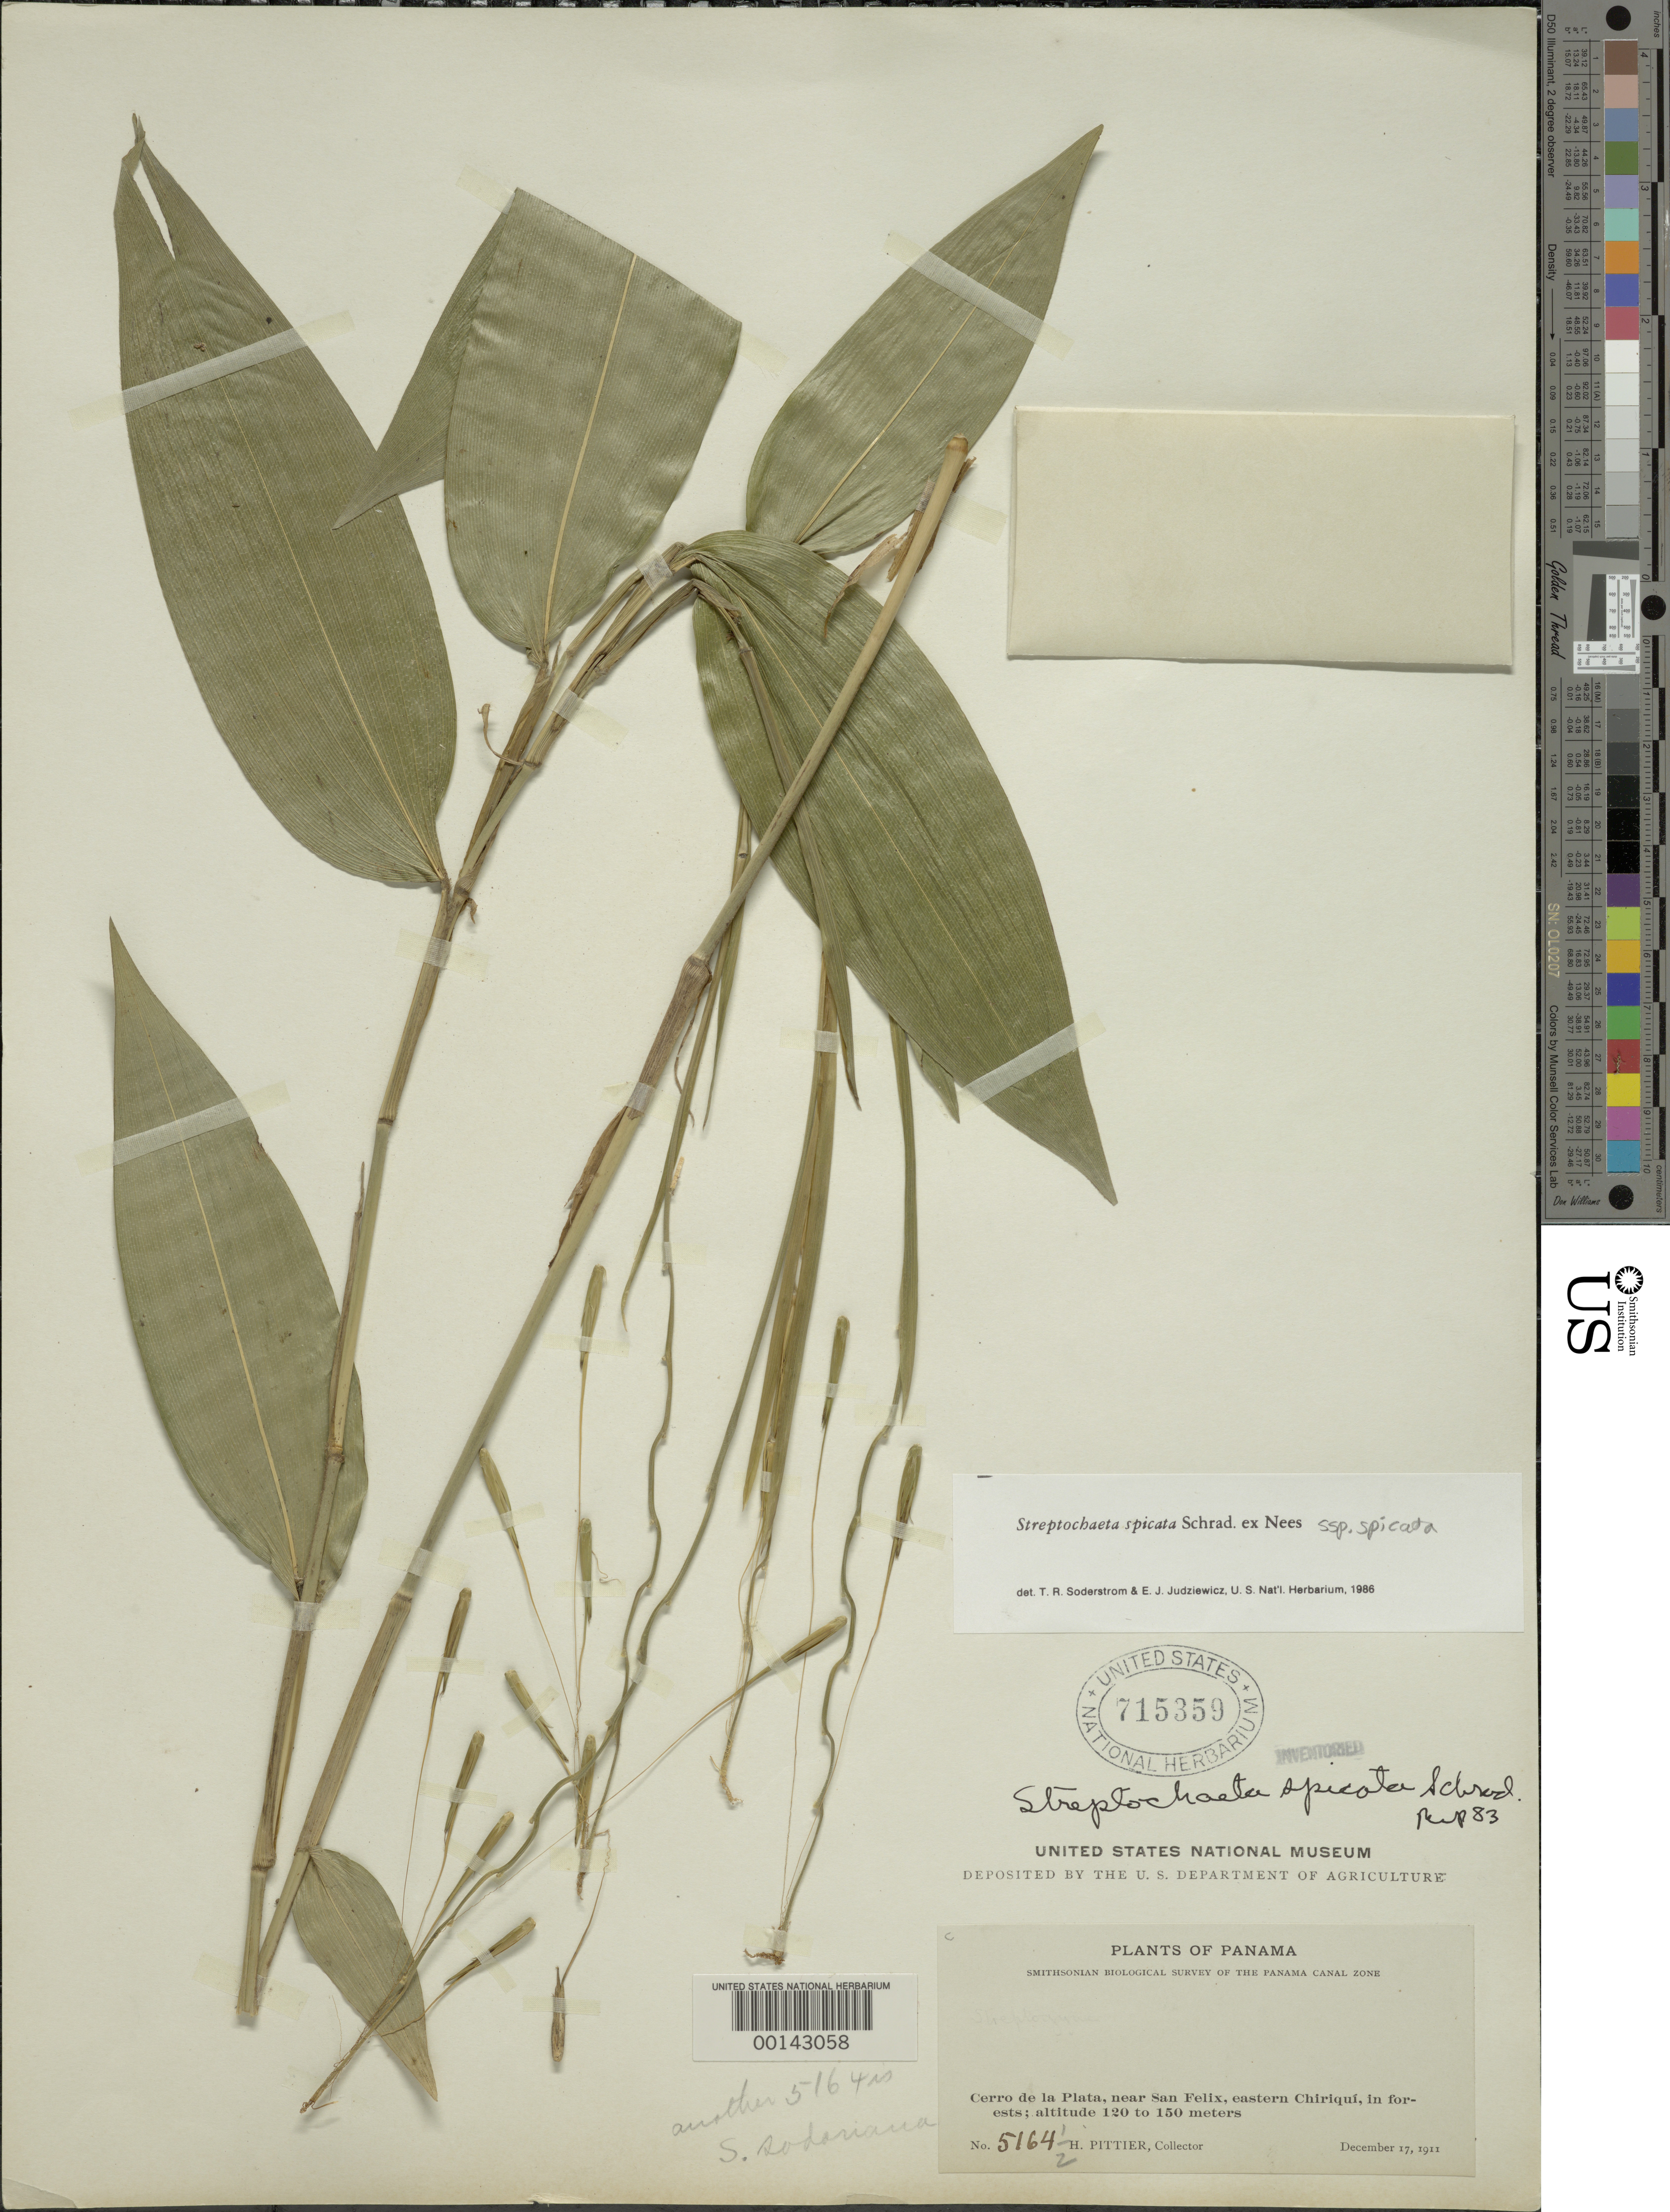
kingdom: Plantae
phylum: Tracheophyta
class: Liliopsida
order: Poales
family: Poaceae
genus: Streptochaeta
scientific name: Streptochaeta spicata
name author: Schrad. ex Nees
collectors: H. F. Pittier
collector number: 5164.5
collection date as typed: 17 Dec 1911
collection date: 1911-12-17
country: Panama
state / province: Chiriquí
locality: San Felix, Cerro de la Plata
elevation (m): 120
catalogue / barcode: US 715359